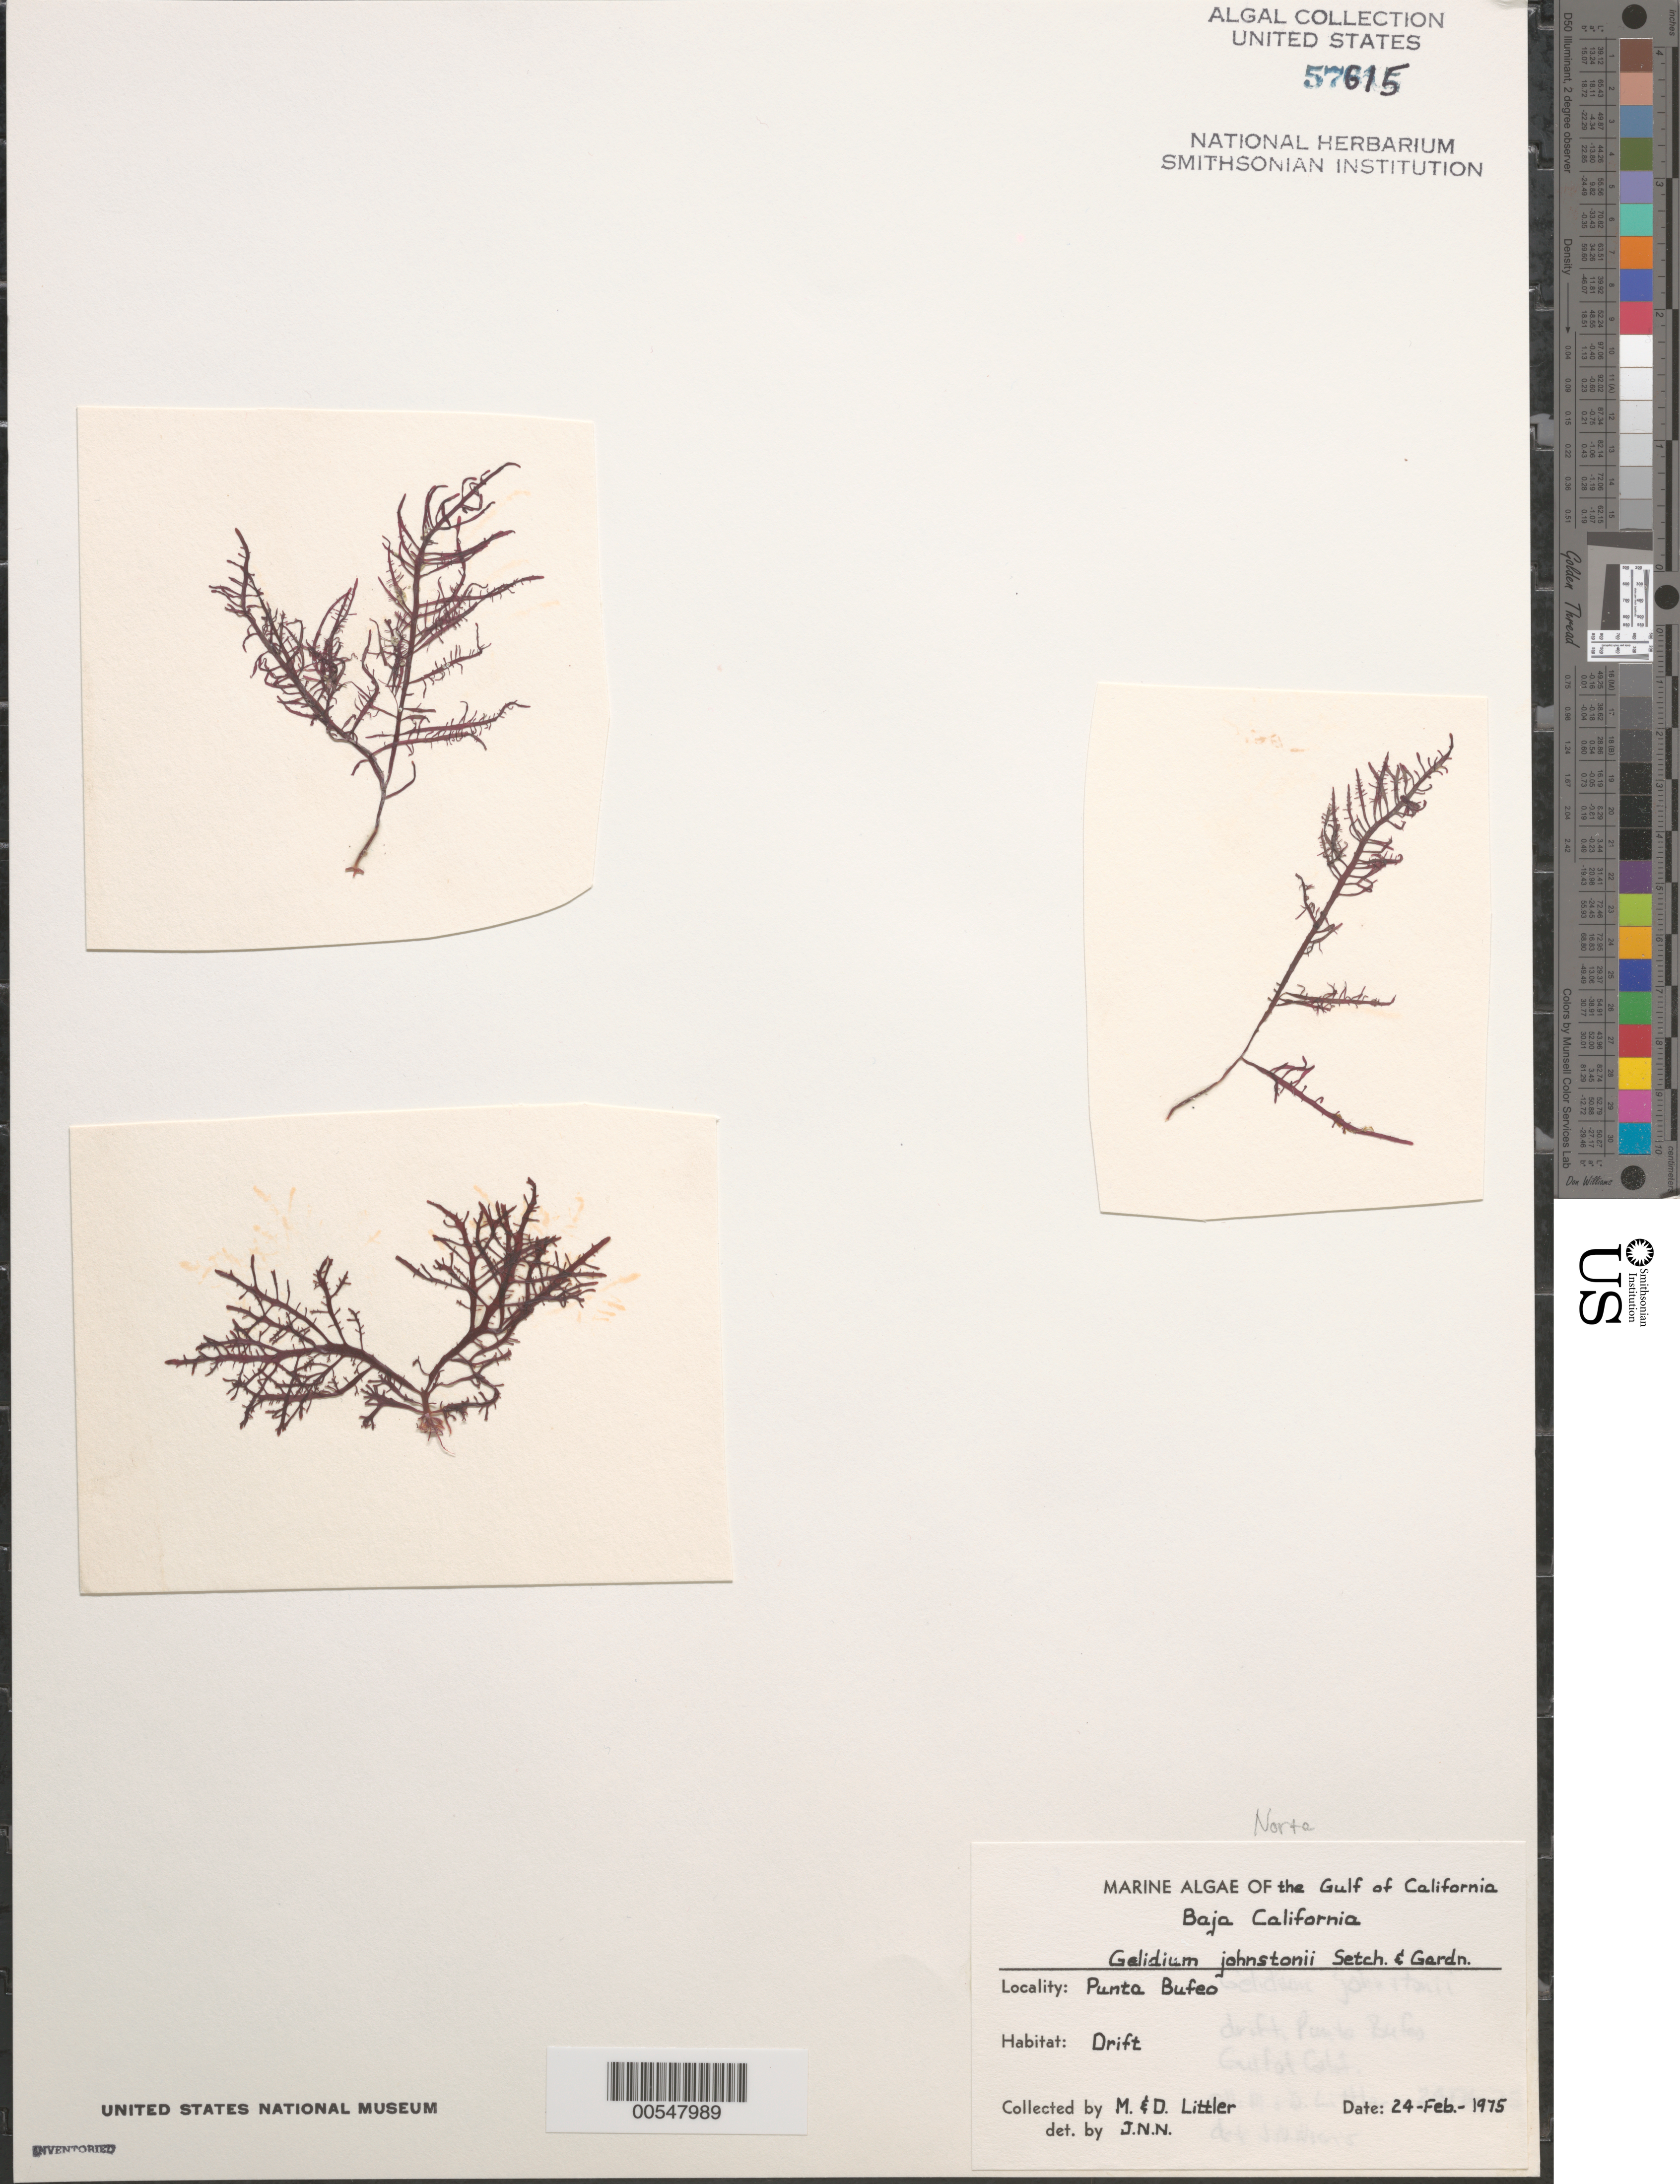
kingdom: Plantae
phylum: Rhodophyta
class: Florideophyceae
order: Gelidiales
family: Gelidiaceae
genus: Gelidium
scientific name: Gelidium johnstonii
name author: Setchell & N.L. Gardner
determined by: Norris, James N.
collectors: M. M. Littler & D. S. Littler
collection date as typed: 24 Feb 1975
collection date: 1975-02-24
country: Mexico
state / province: Baja California Norte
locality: Punta Bufeo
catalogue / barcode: US 57615